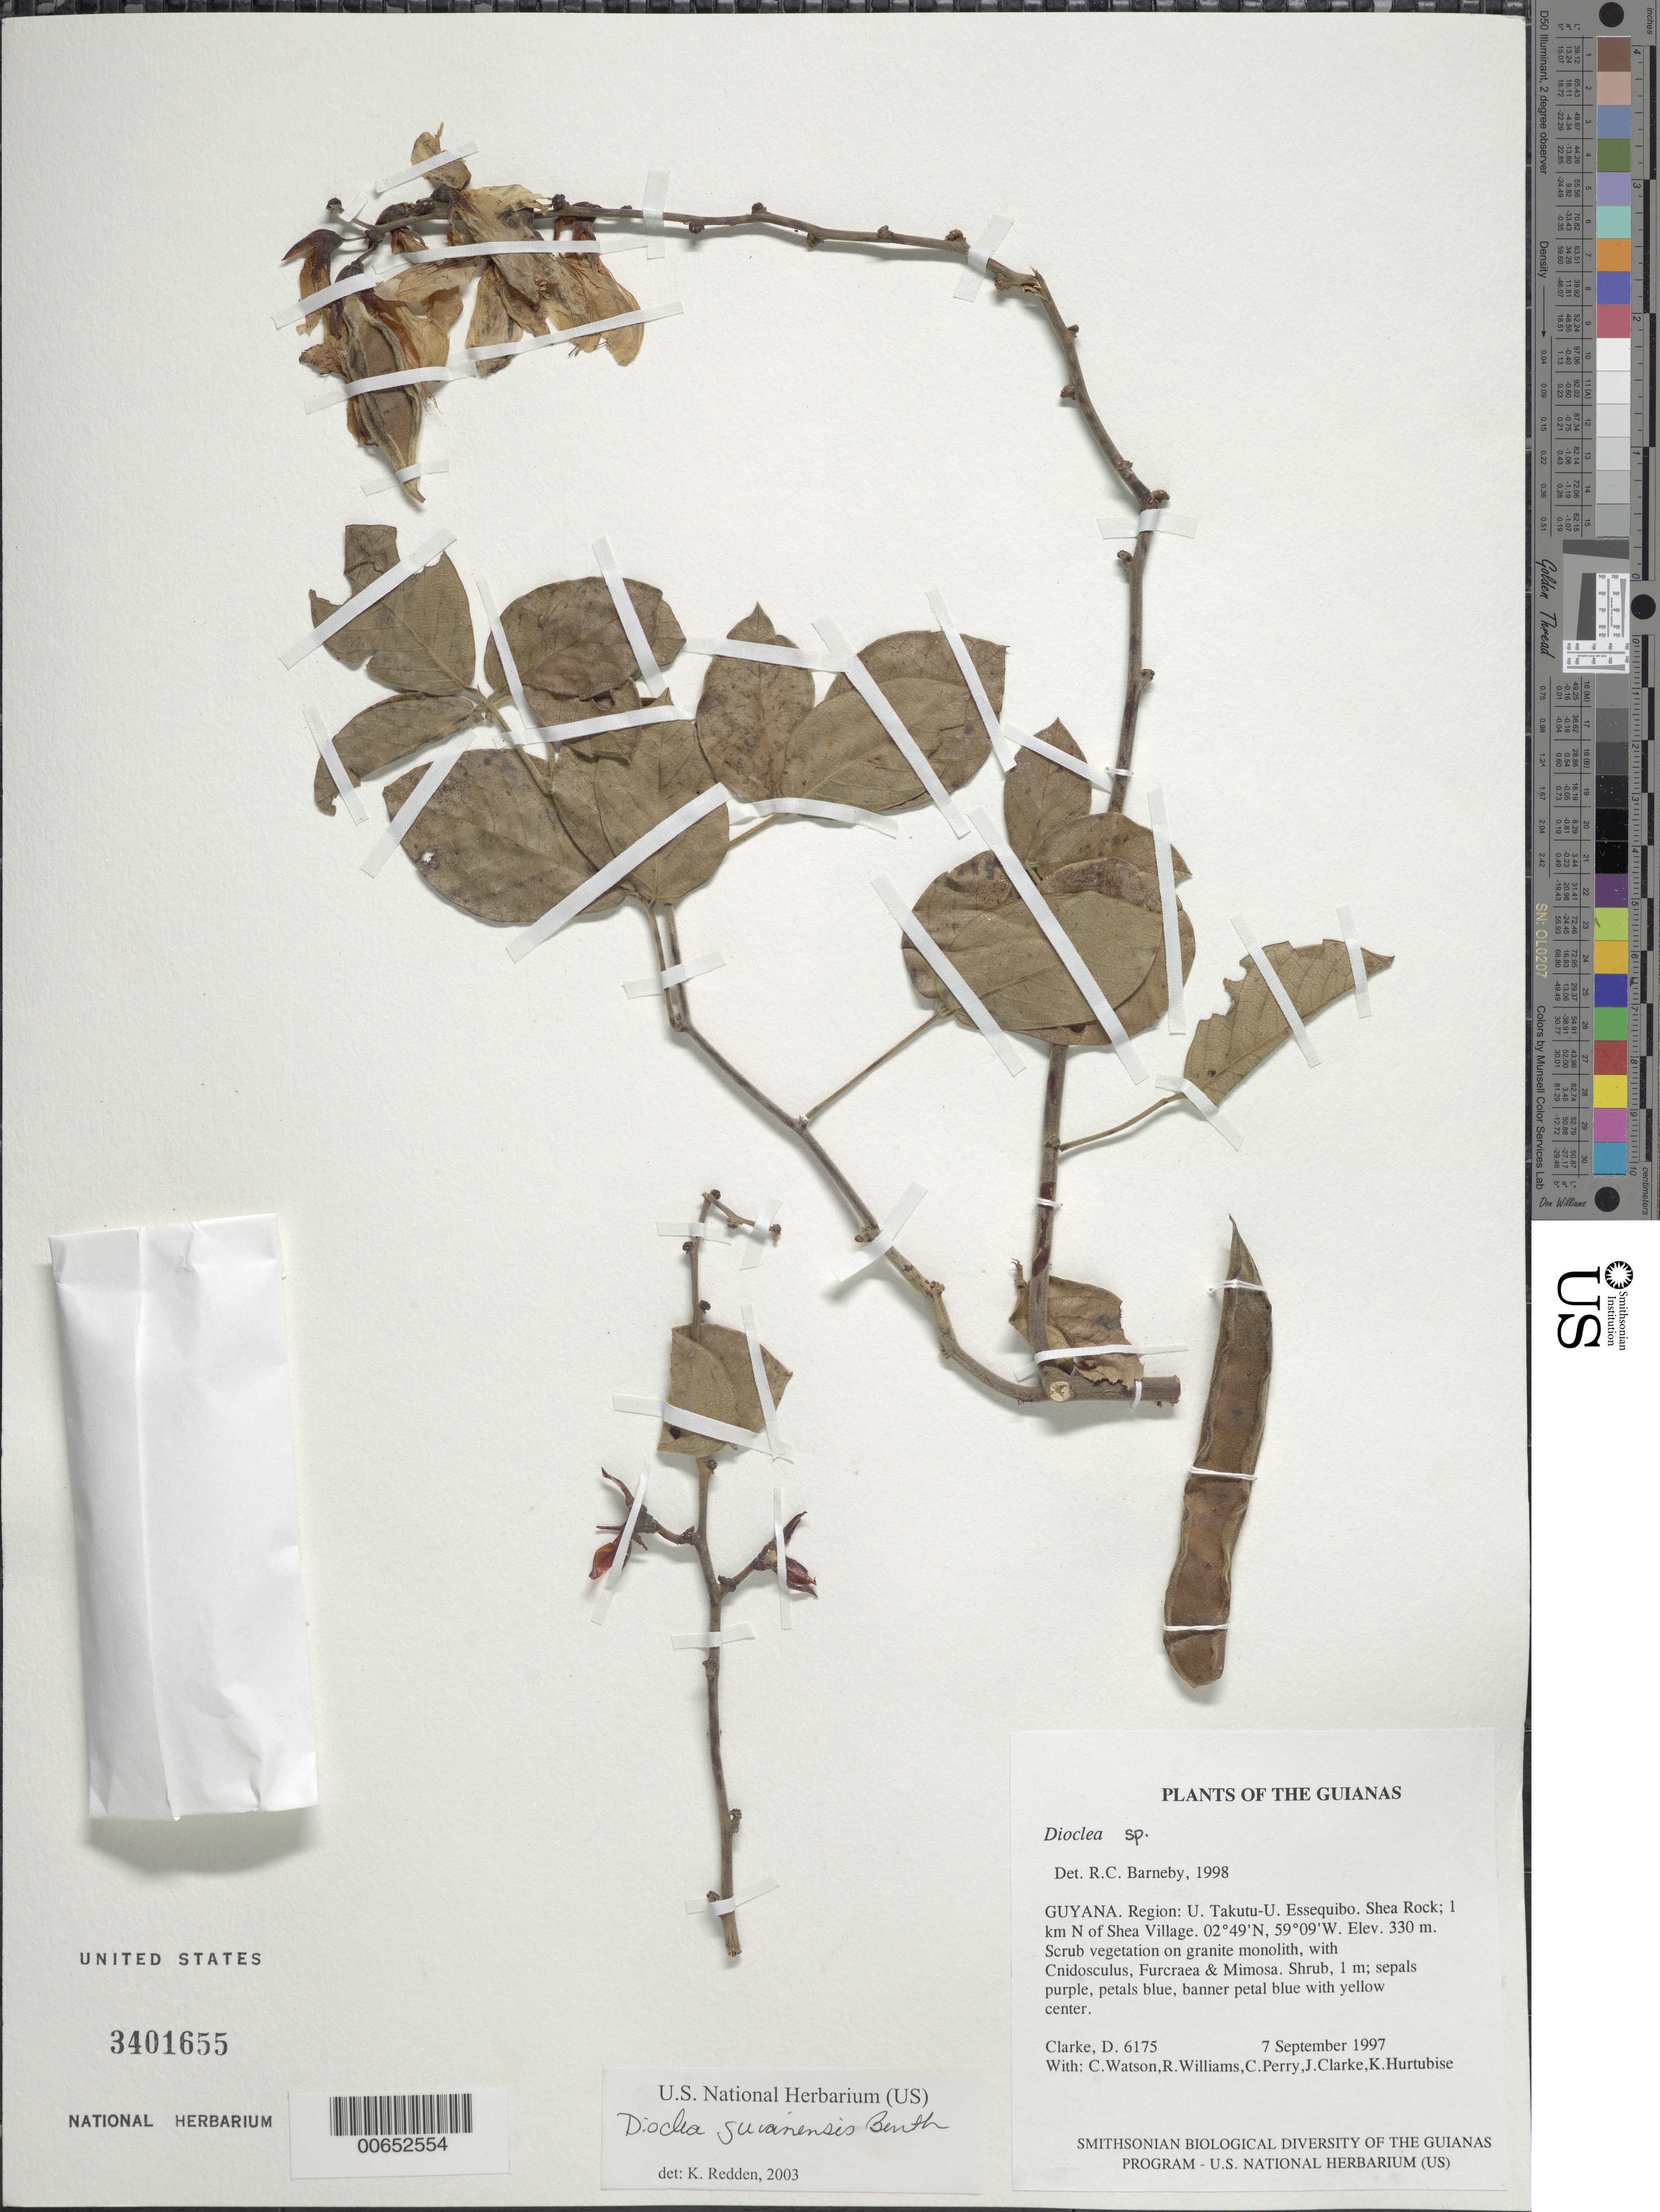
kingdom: Plantae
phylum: Tracheophyta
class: Magnoliopsida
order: Fabales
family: Fabaceae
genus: Dioclea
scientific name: Dioclea guianensis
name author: Benth.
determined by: Barneby, Rupert C., (NY)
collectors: H. D. Clarke, C. Watson, R. Williams, C. Perry, J. Clarke & K. Hurtubise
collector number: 6175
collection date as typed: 7 September 1997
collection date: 1997-09-07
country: Guyana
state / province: U. Takutu-U. Essequibo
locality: Shea Rock; 1 km N of Shea Village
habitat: Scrub vegetation on granite monolith, with Cnidoscolus, Furcraea & Mimosa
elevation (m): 330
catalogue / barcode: US 3401655